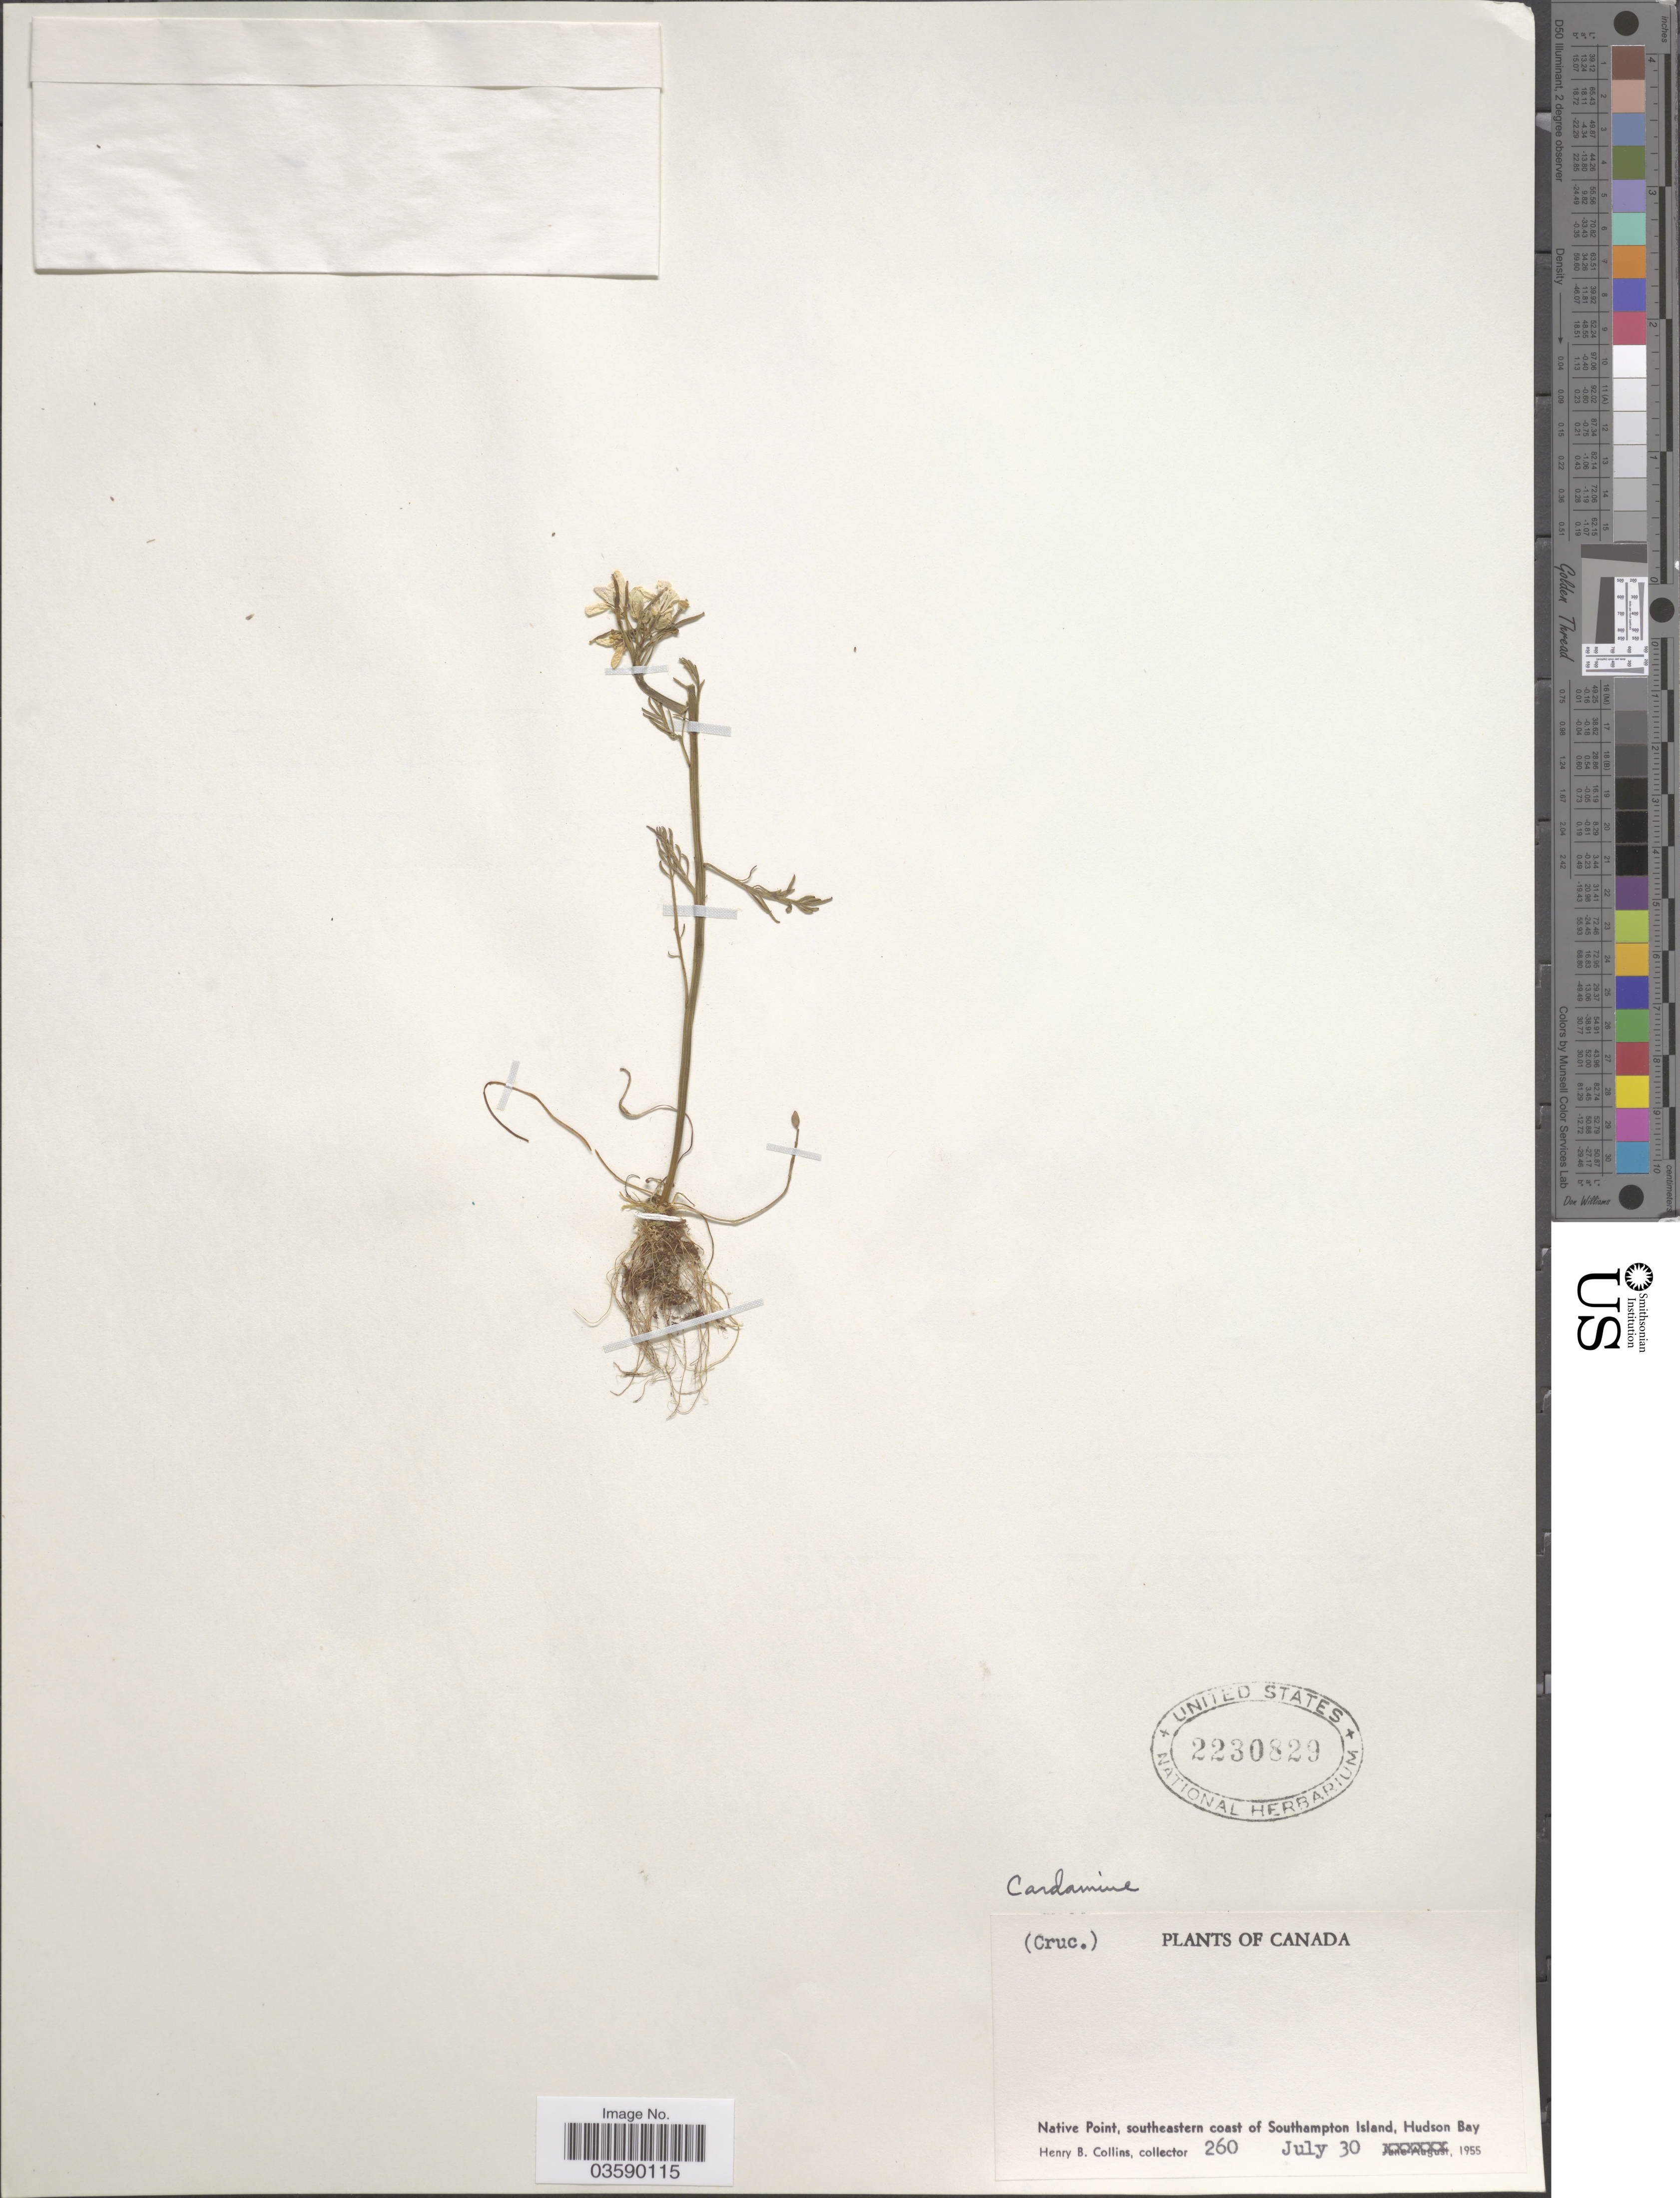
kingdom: Plantae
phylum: Tracheophyta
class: Magnoliopsida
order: Brassicales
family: Brassicaceae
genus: Cardamine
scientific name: Cardamine sp.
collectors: H. Collins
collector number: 260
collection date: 1955-07-30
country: Canada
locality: Native Point, southeastern coast of Southampton Island, Hudson Bay.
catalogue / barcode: US 2230829